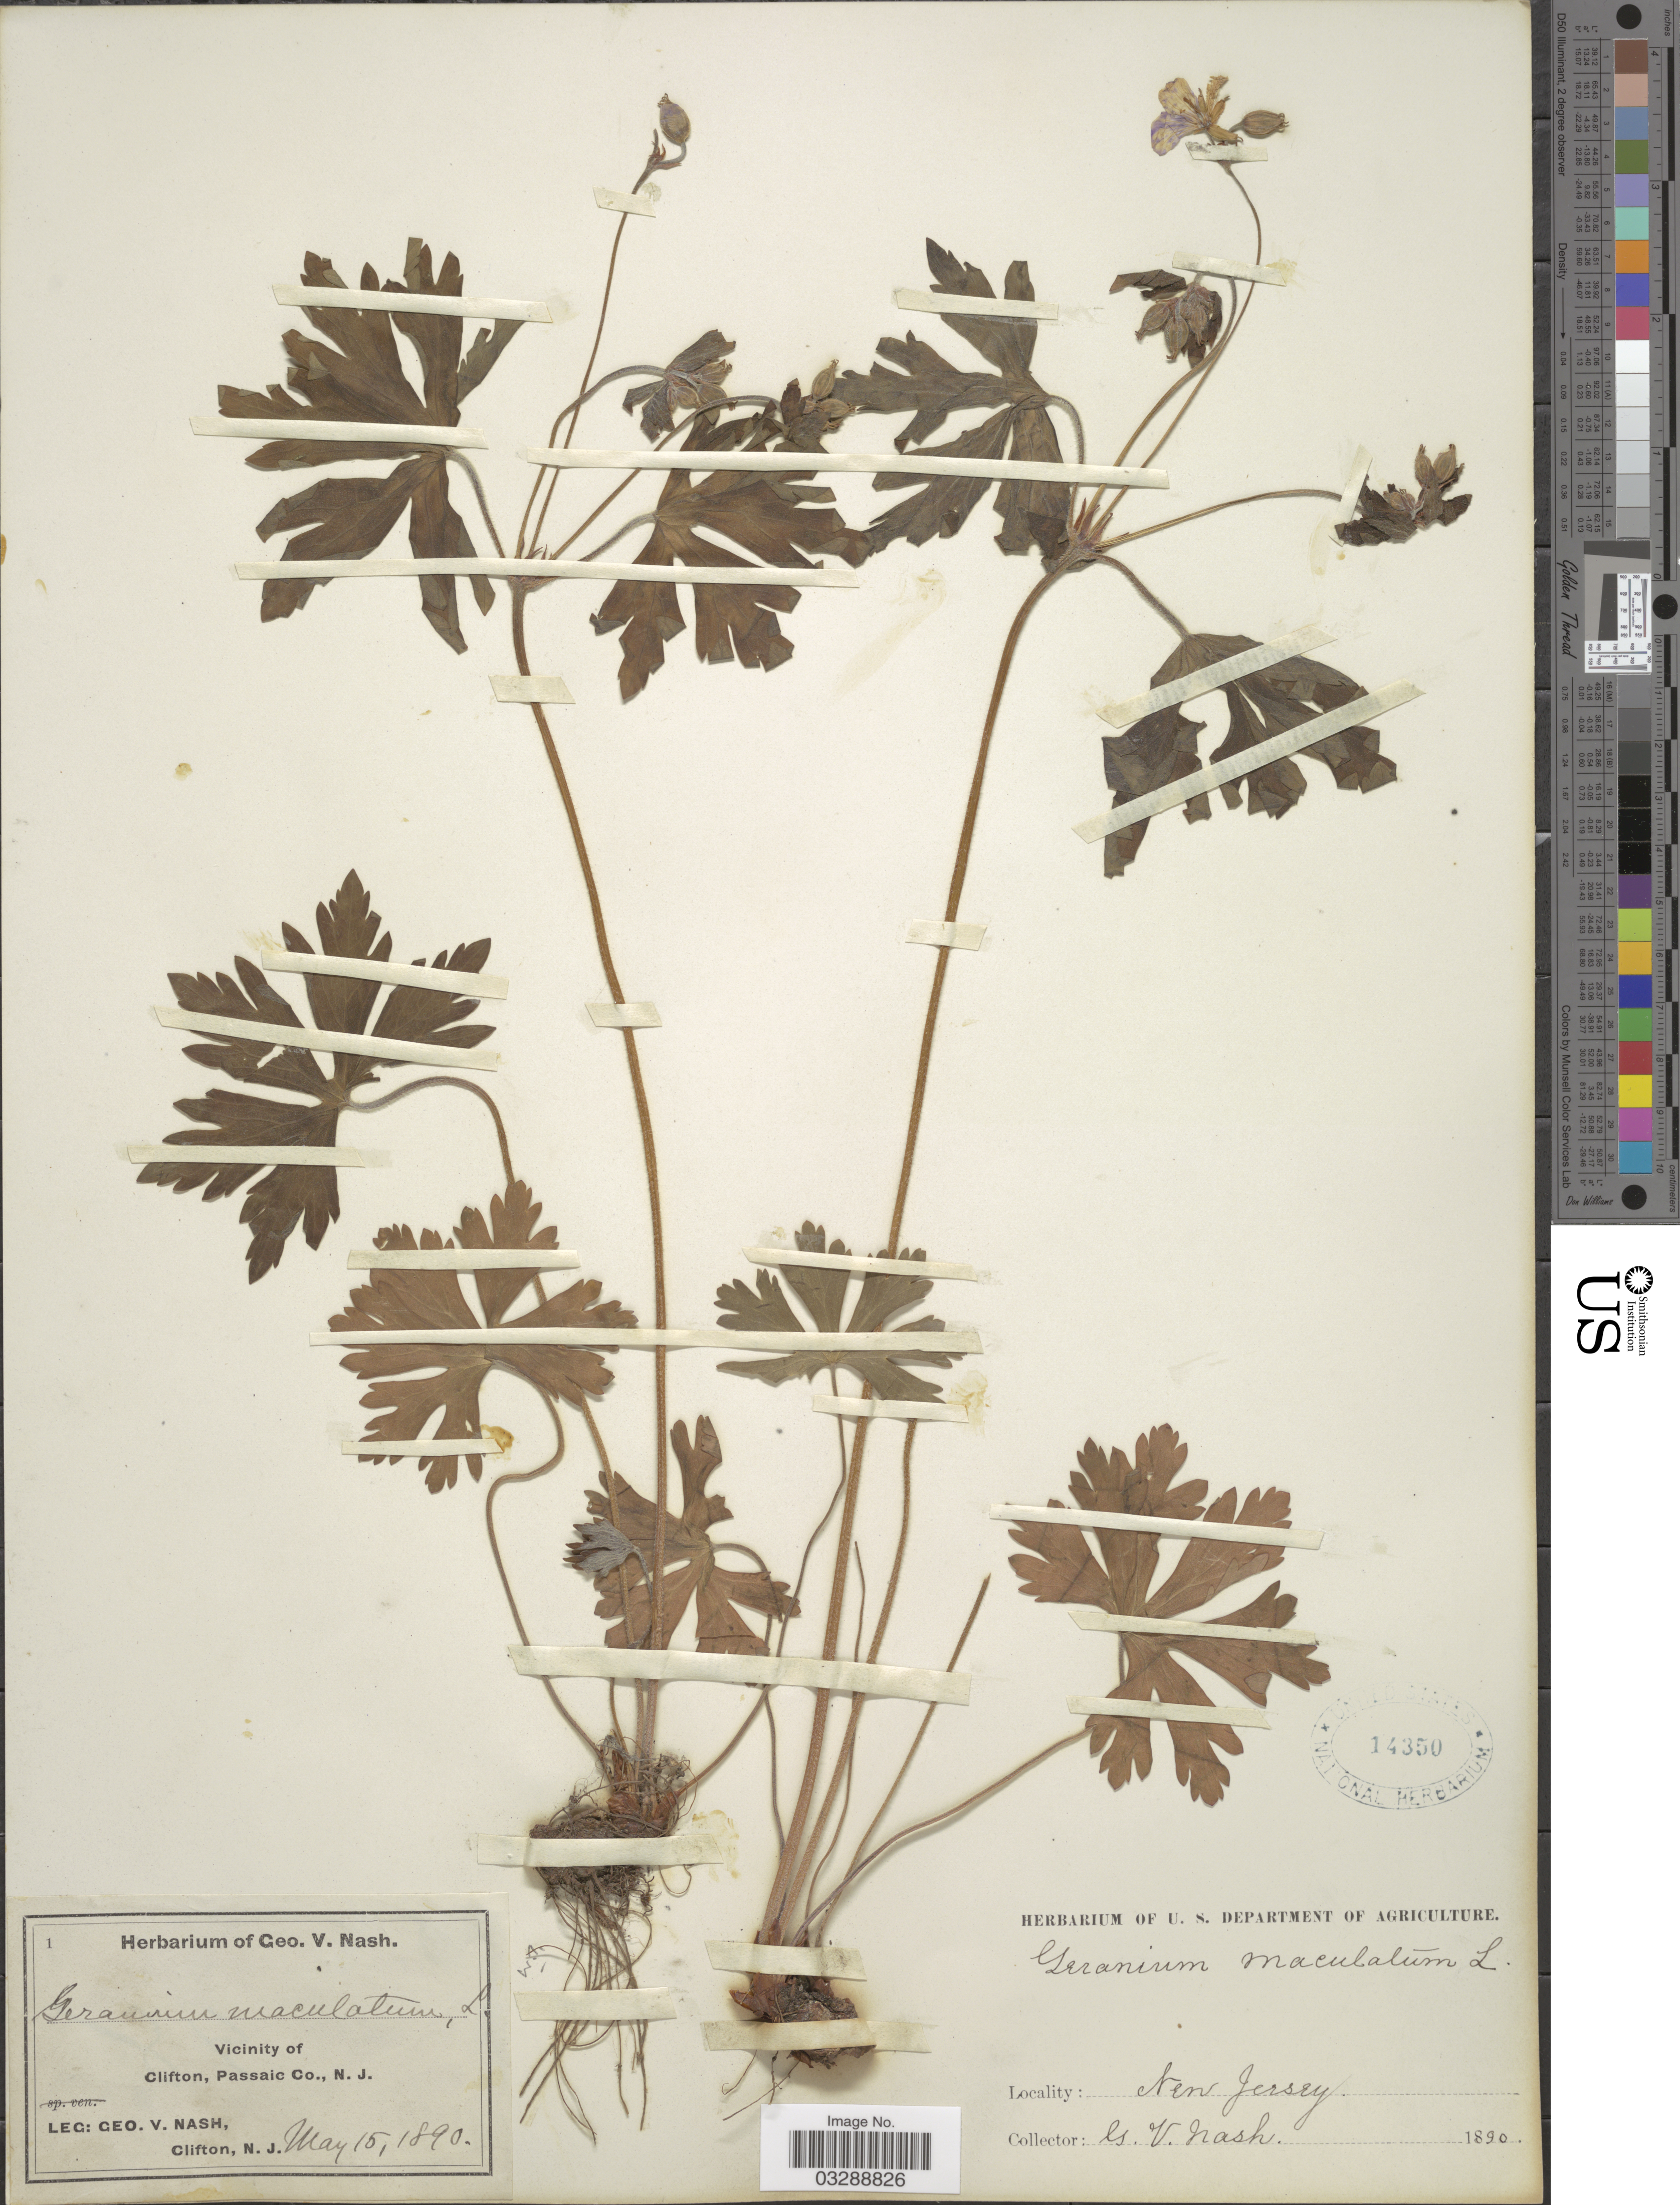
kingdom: Plantae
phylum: Tracheophyta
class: Magnoliopsida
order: Geraniales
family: Geraniaceae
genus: Geranium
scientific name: Geranium maculatum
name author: L.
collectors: G. V. Nash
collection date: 1890-05-15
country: United States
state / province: New Jersey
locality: Vicinity of Clifton, Passaic Co.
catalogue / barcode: US 14350